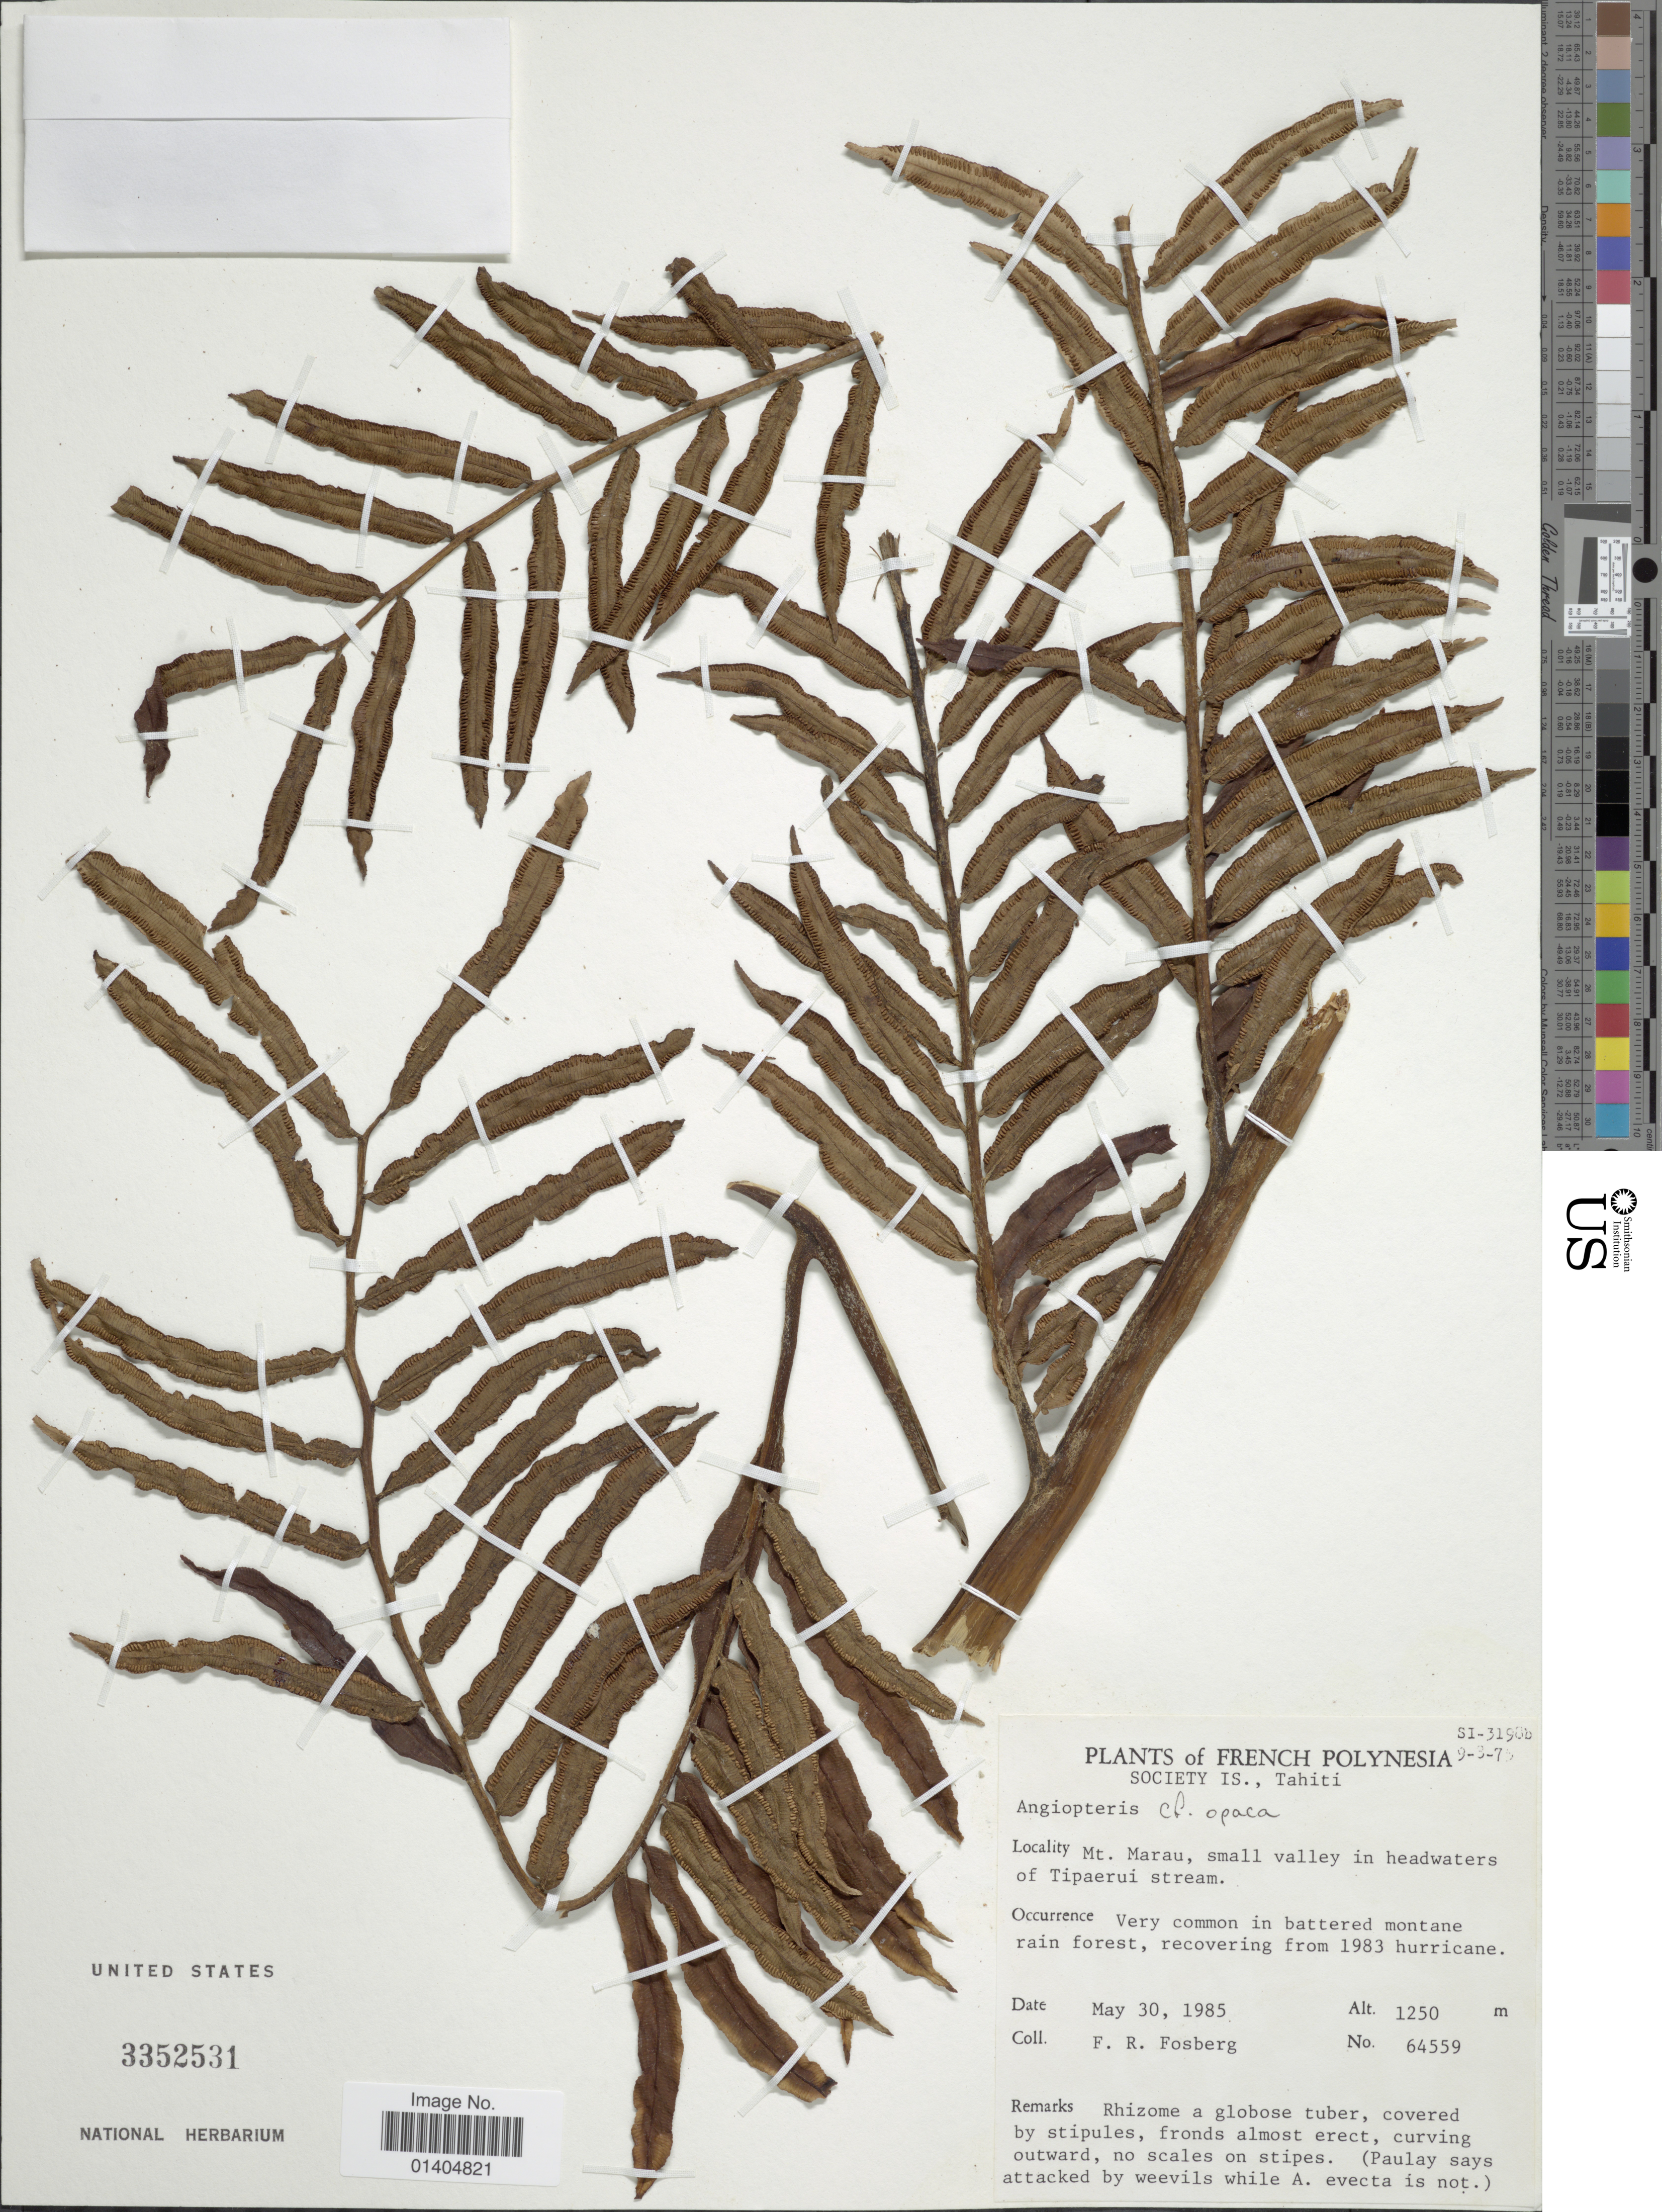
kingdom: Plantae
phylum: Tracheophyta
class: Polypodiopsida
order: Marattiales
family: Marattiaceae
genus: Angiopteris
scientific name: Angiopteris evecta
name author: (G. Forst.) Hoffm.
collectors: F. R. Fosberg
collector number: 64559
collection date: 1985-05-30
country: French Polynesia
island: Tahiti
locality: Society Is., Tahiti Mt. Marau, small valley in headwaters of Tipaerui stream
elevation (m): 1250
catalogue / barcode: US 3352531